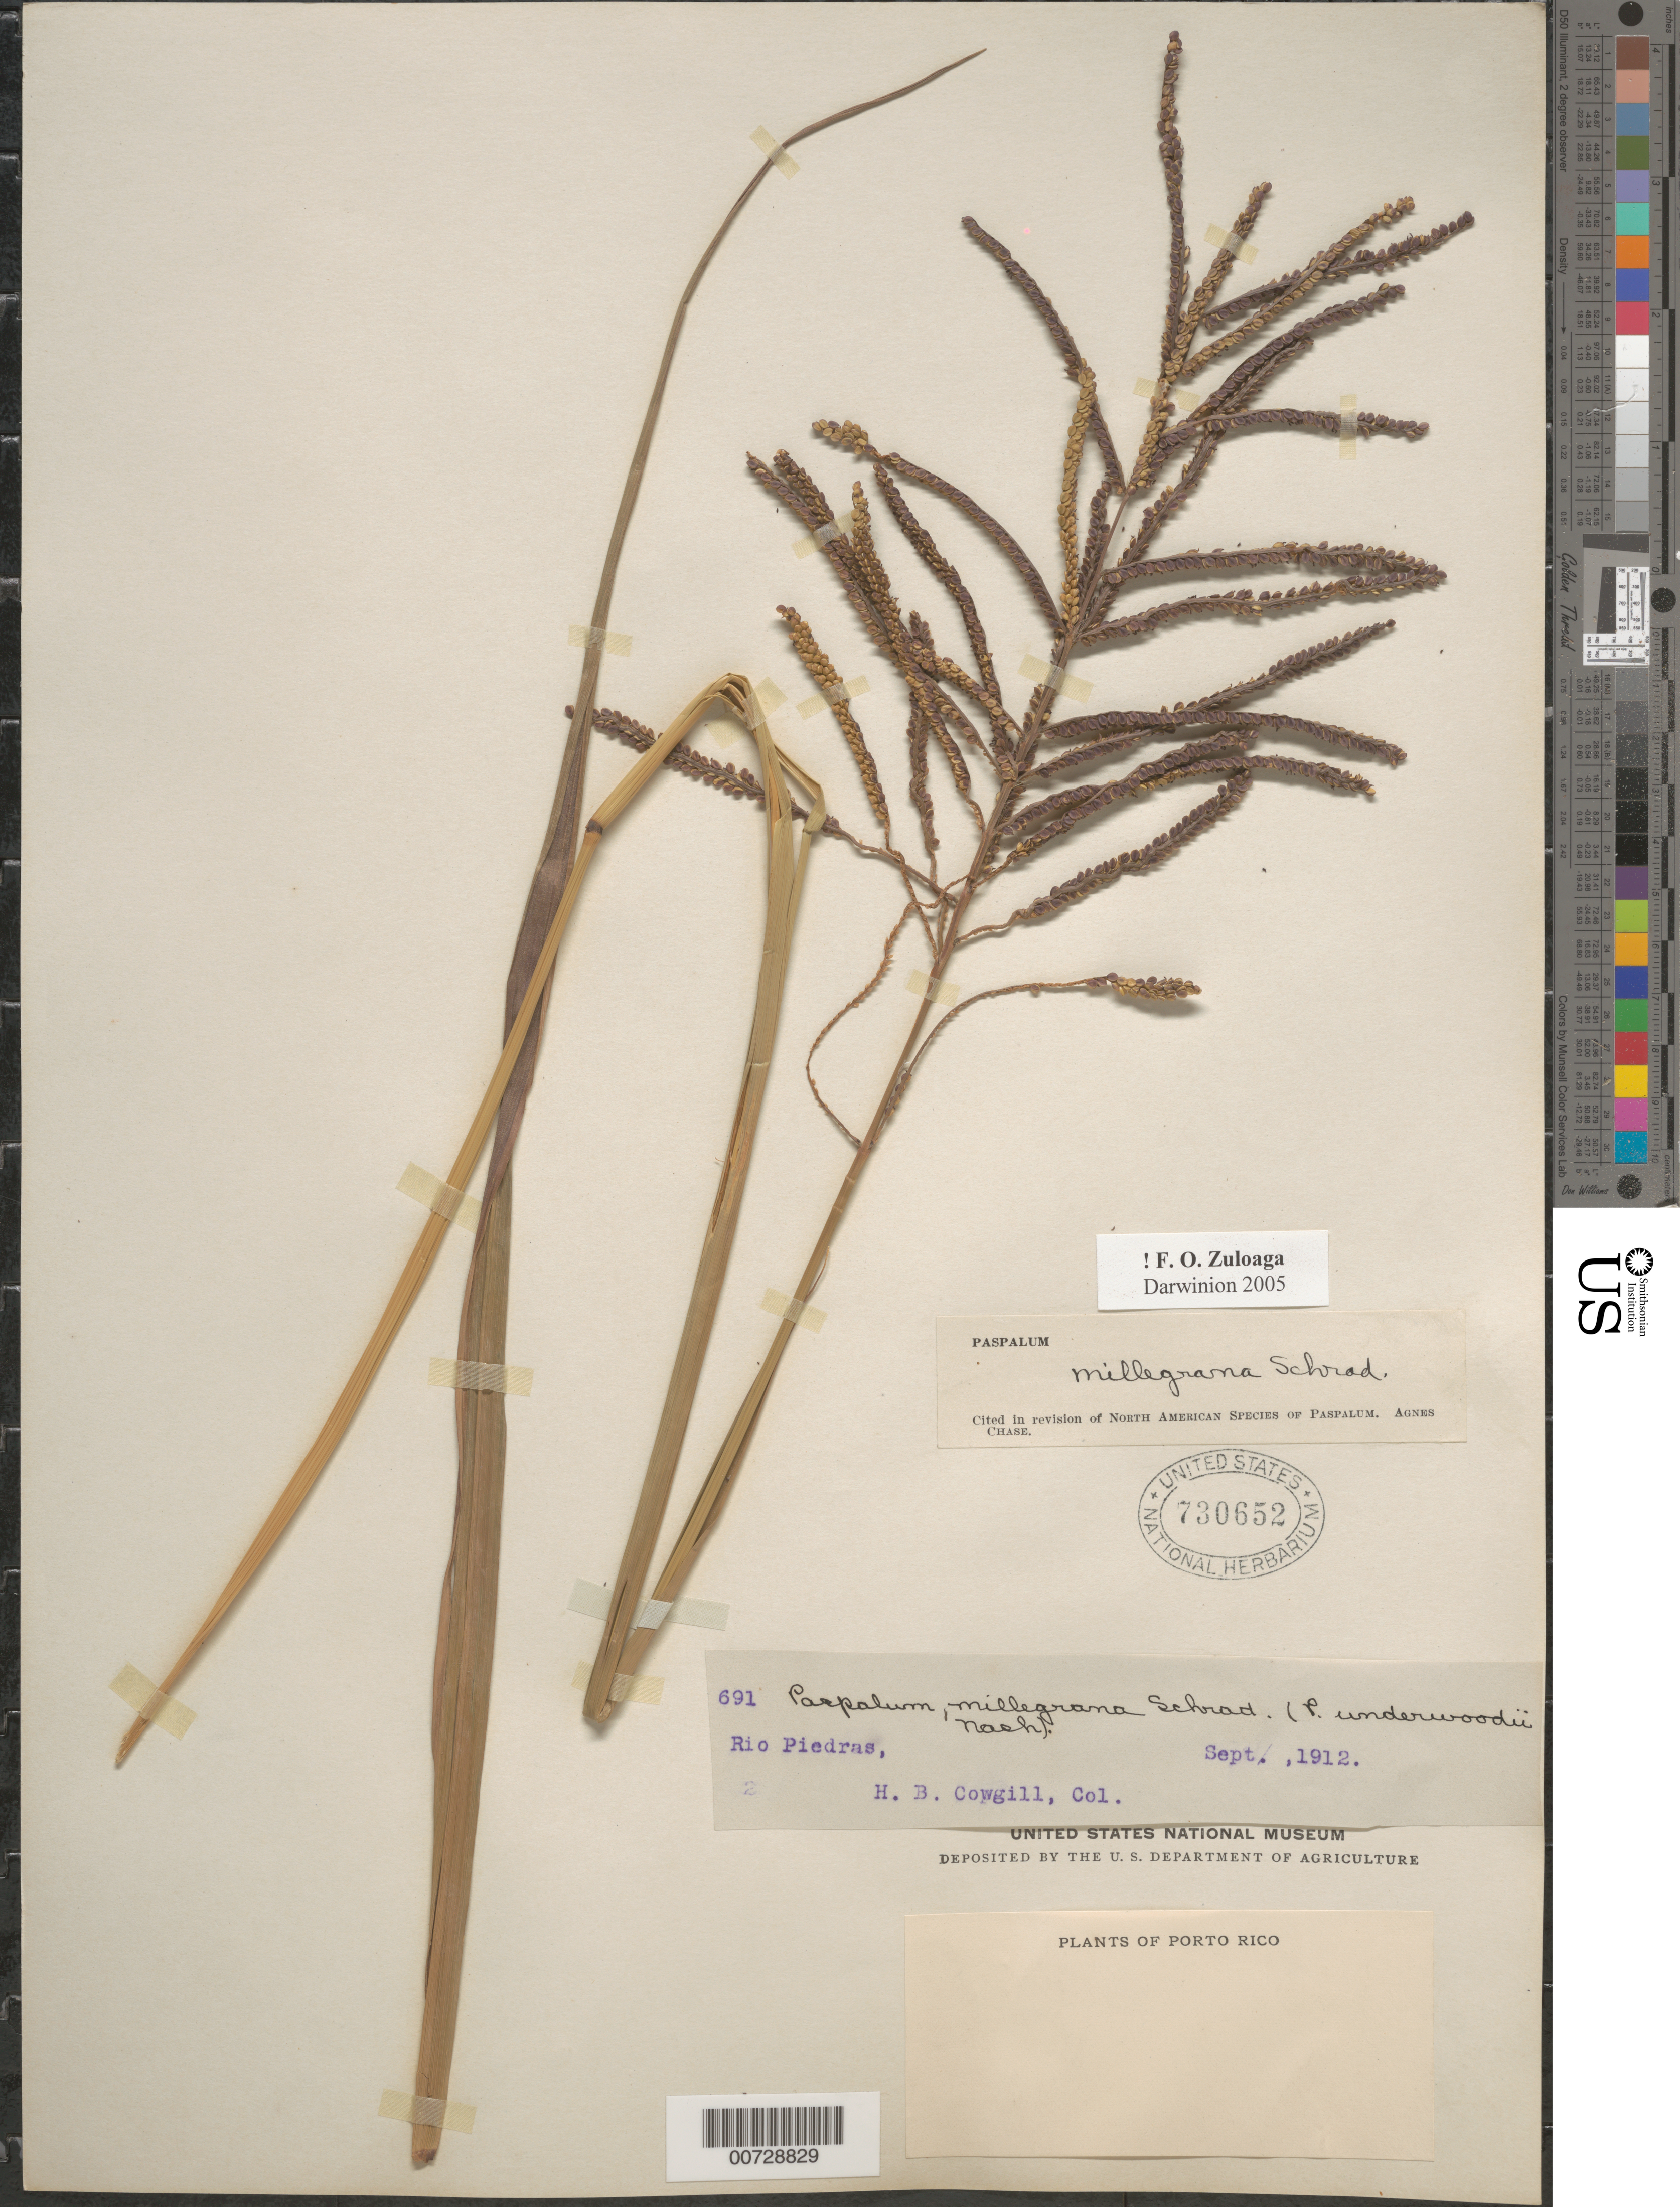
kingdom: Plantae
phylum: Tracheophyta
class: Liliopsida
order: Poales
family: Poaceae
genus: Paspalum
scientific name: Paspalum millegrana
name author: Schrad.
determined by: Chase, [M.] Agnes, (US)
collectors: H. Cowgill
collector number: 691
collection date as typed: Sep 1912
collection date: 1912-09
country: Puerto Rico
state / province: San Juan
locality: Rio Piedras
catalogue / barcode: US 730652